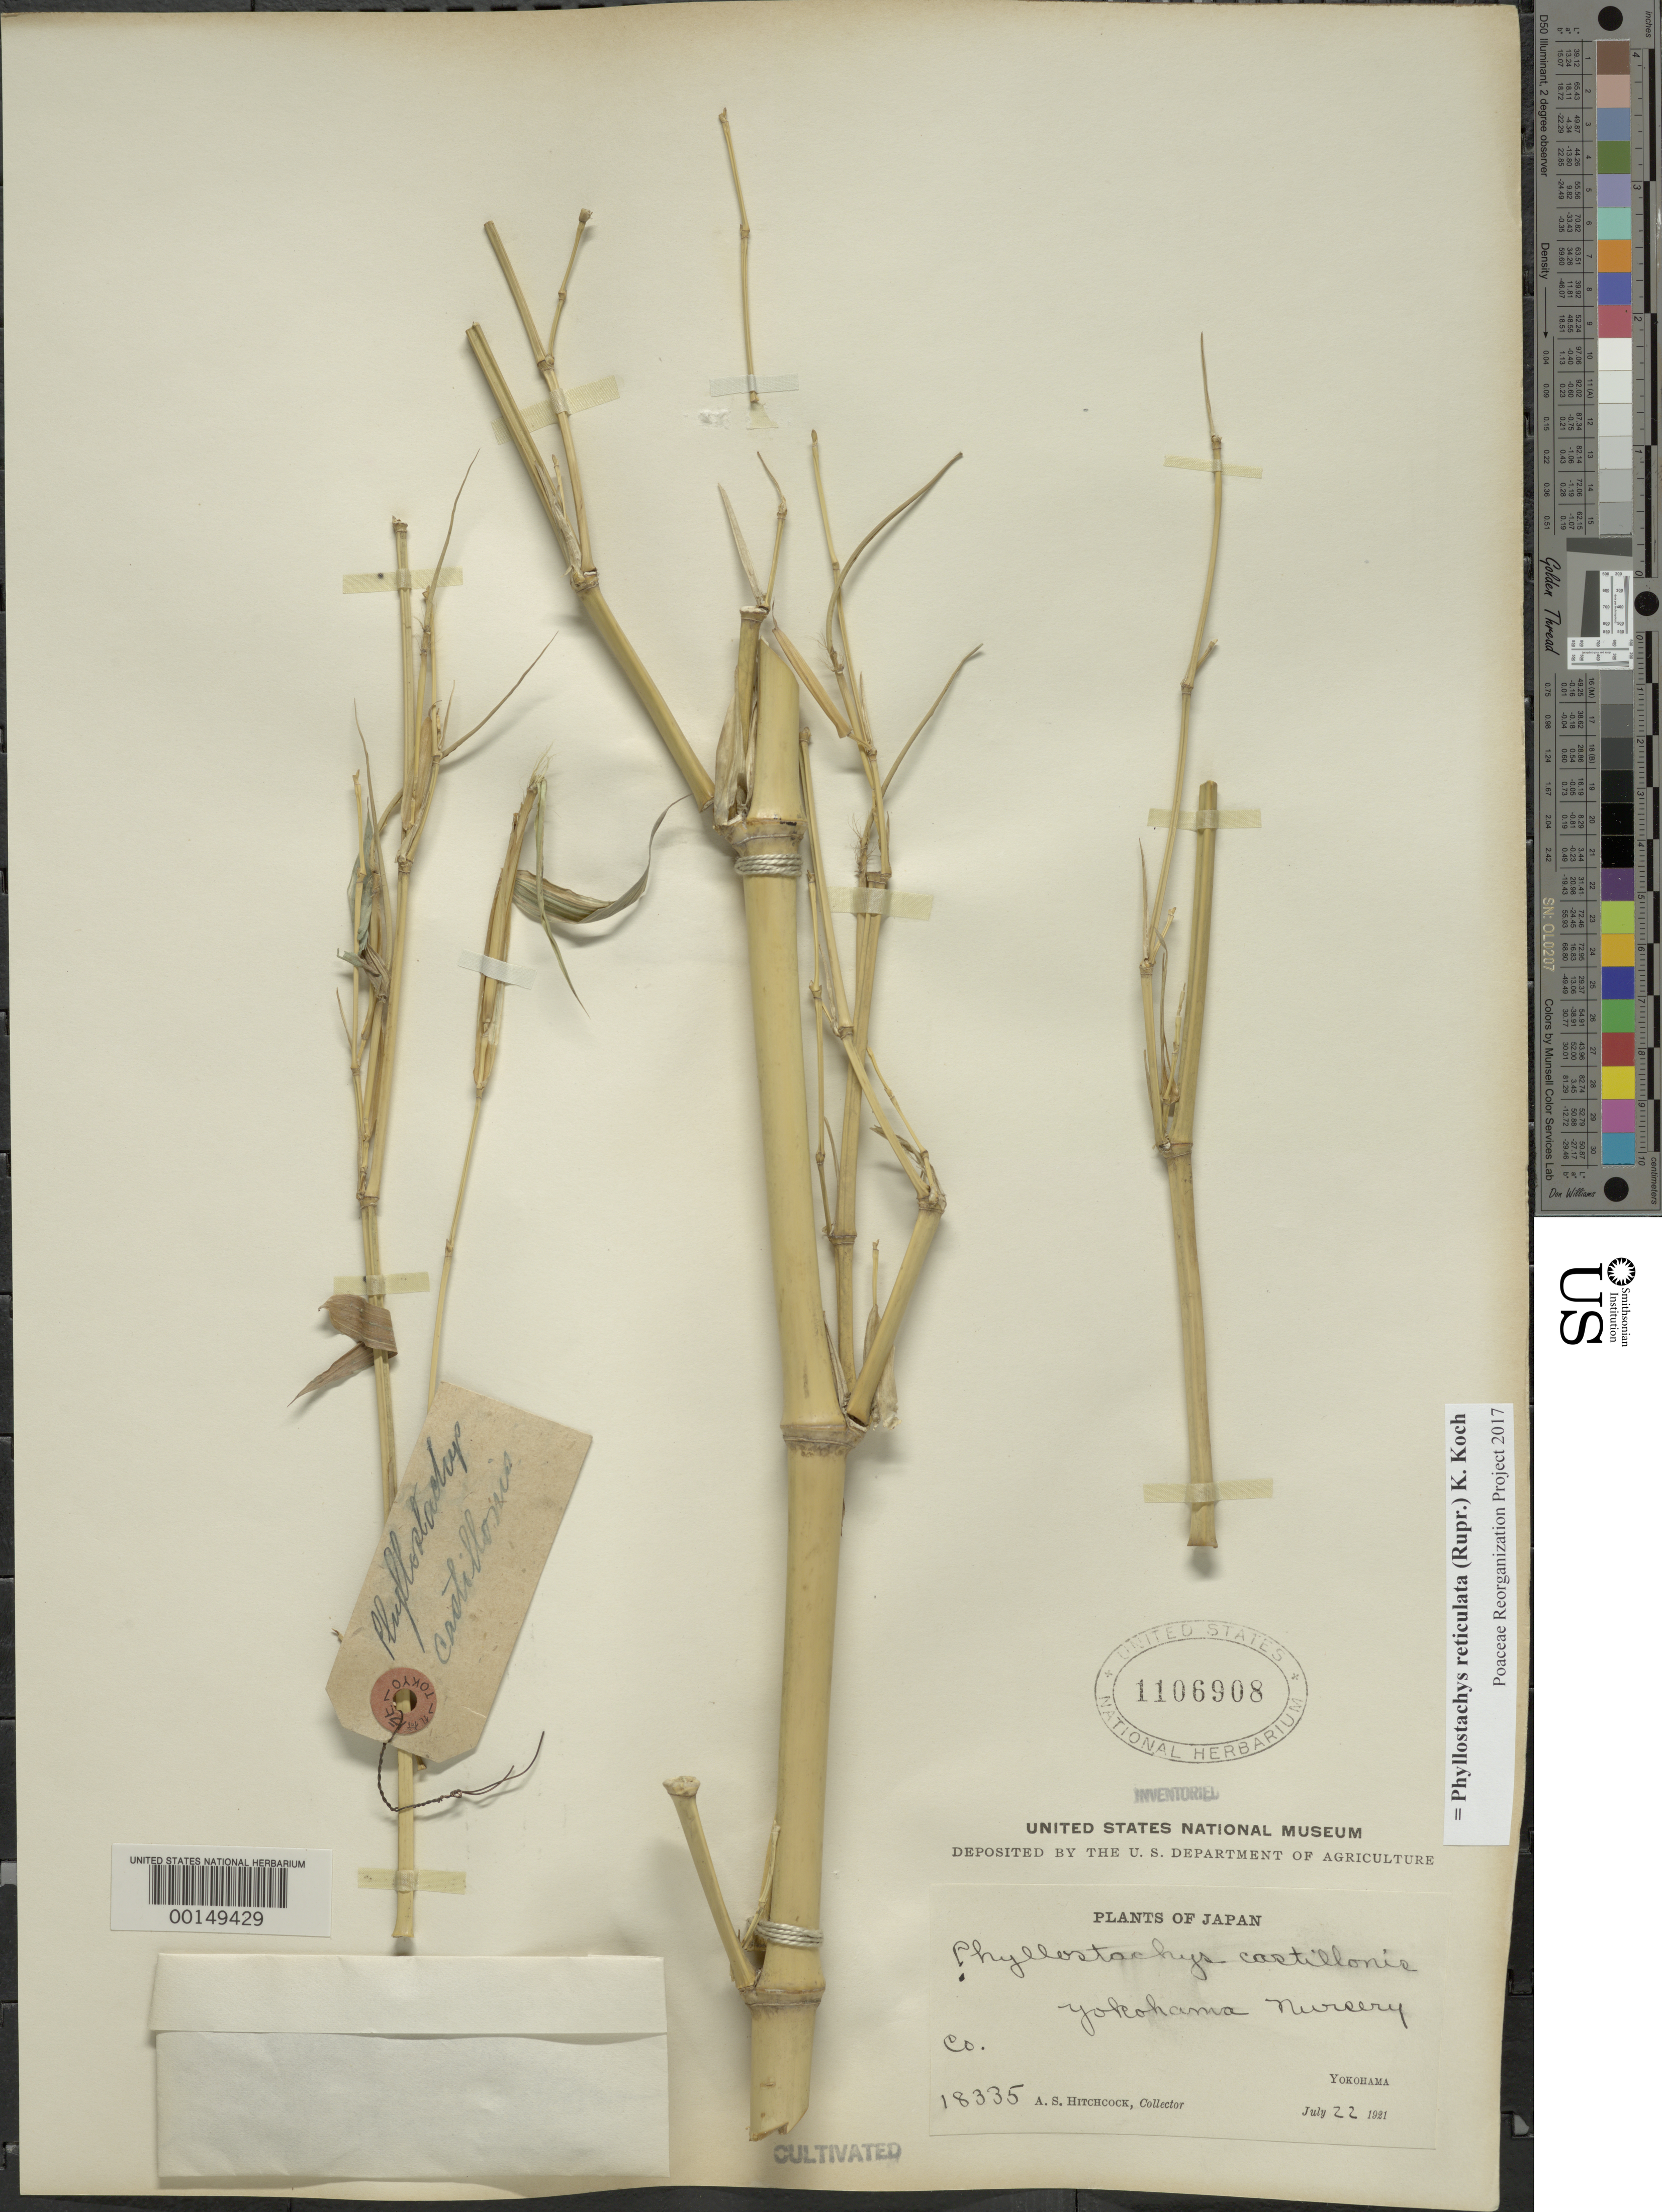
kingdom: Plantae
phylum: Tracheophyta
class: Liliopsida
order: Poales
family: Poaceae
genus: Phyllostachys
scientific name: Phyllostachys reticulata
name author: (Rupr.) K. Koch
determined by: Poaceae Reorganization Project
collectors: A. S. Hitchcock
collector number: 18335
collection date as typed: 22 Jul 1921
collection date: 1921-07-22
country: Japan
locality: Yokohama, yokohama nursery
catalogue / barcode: US 1106908